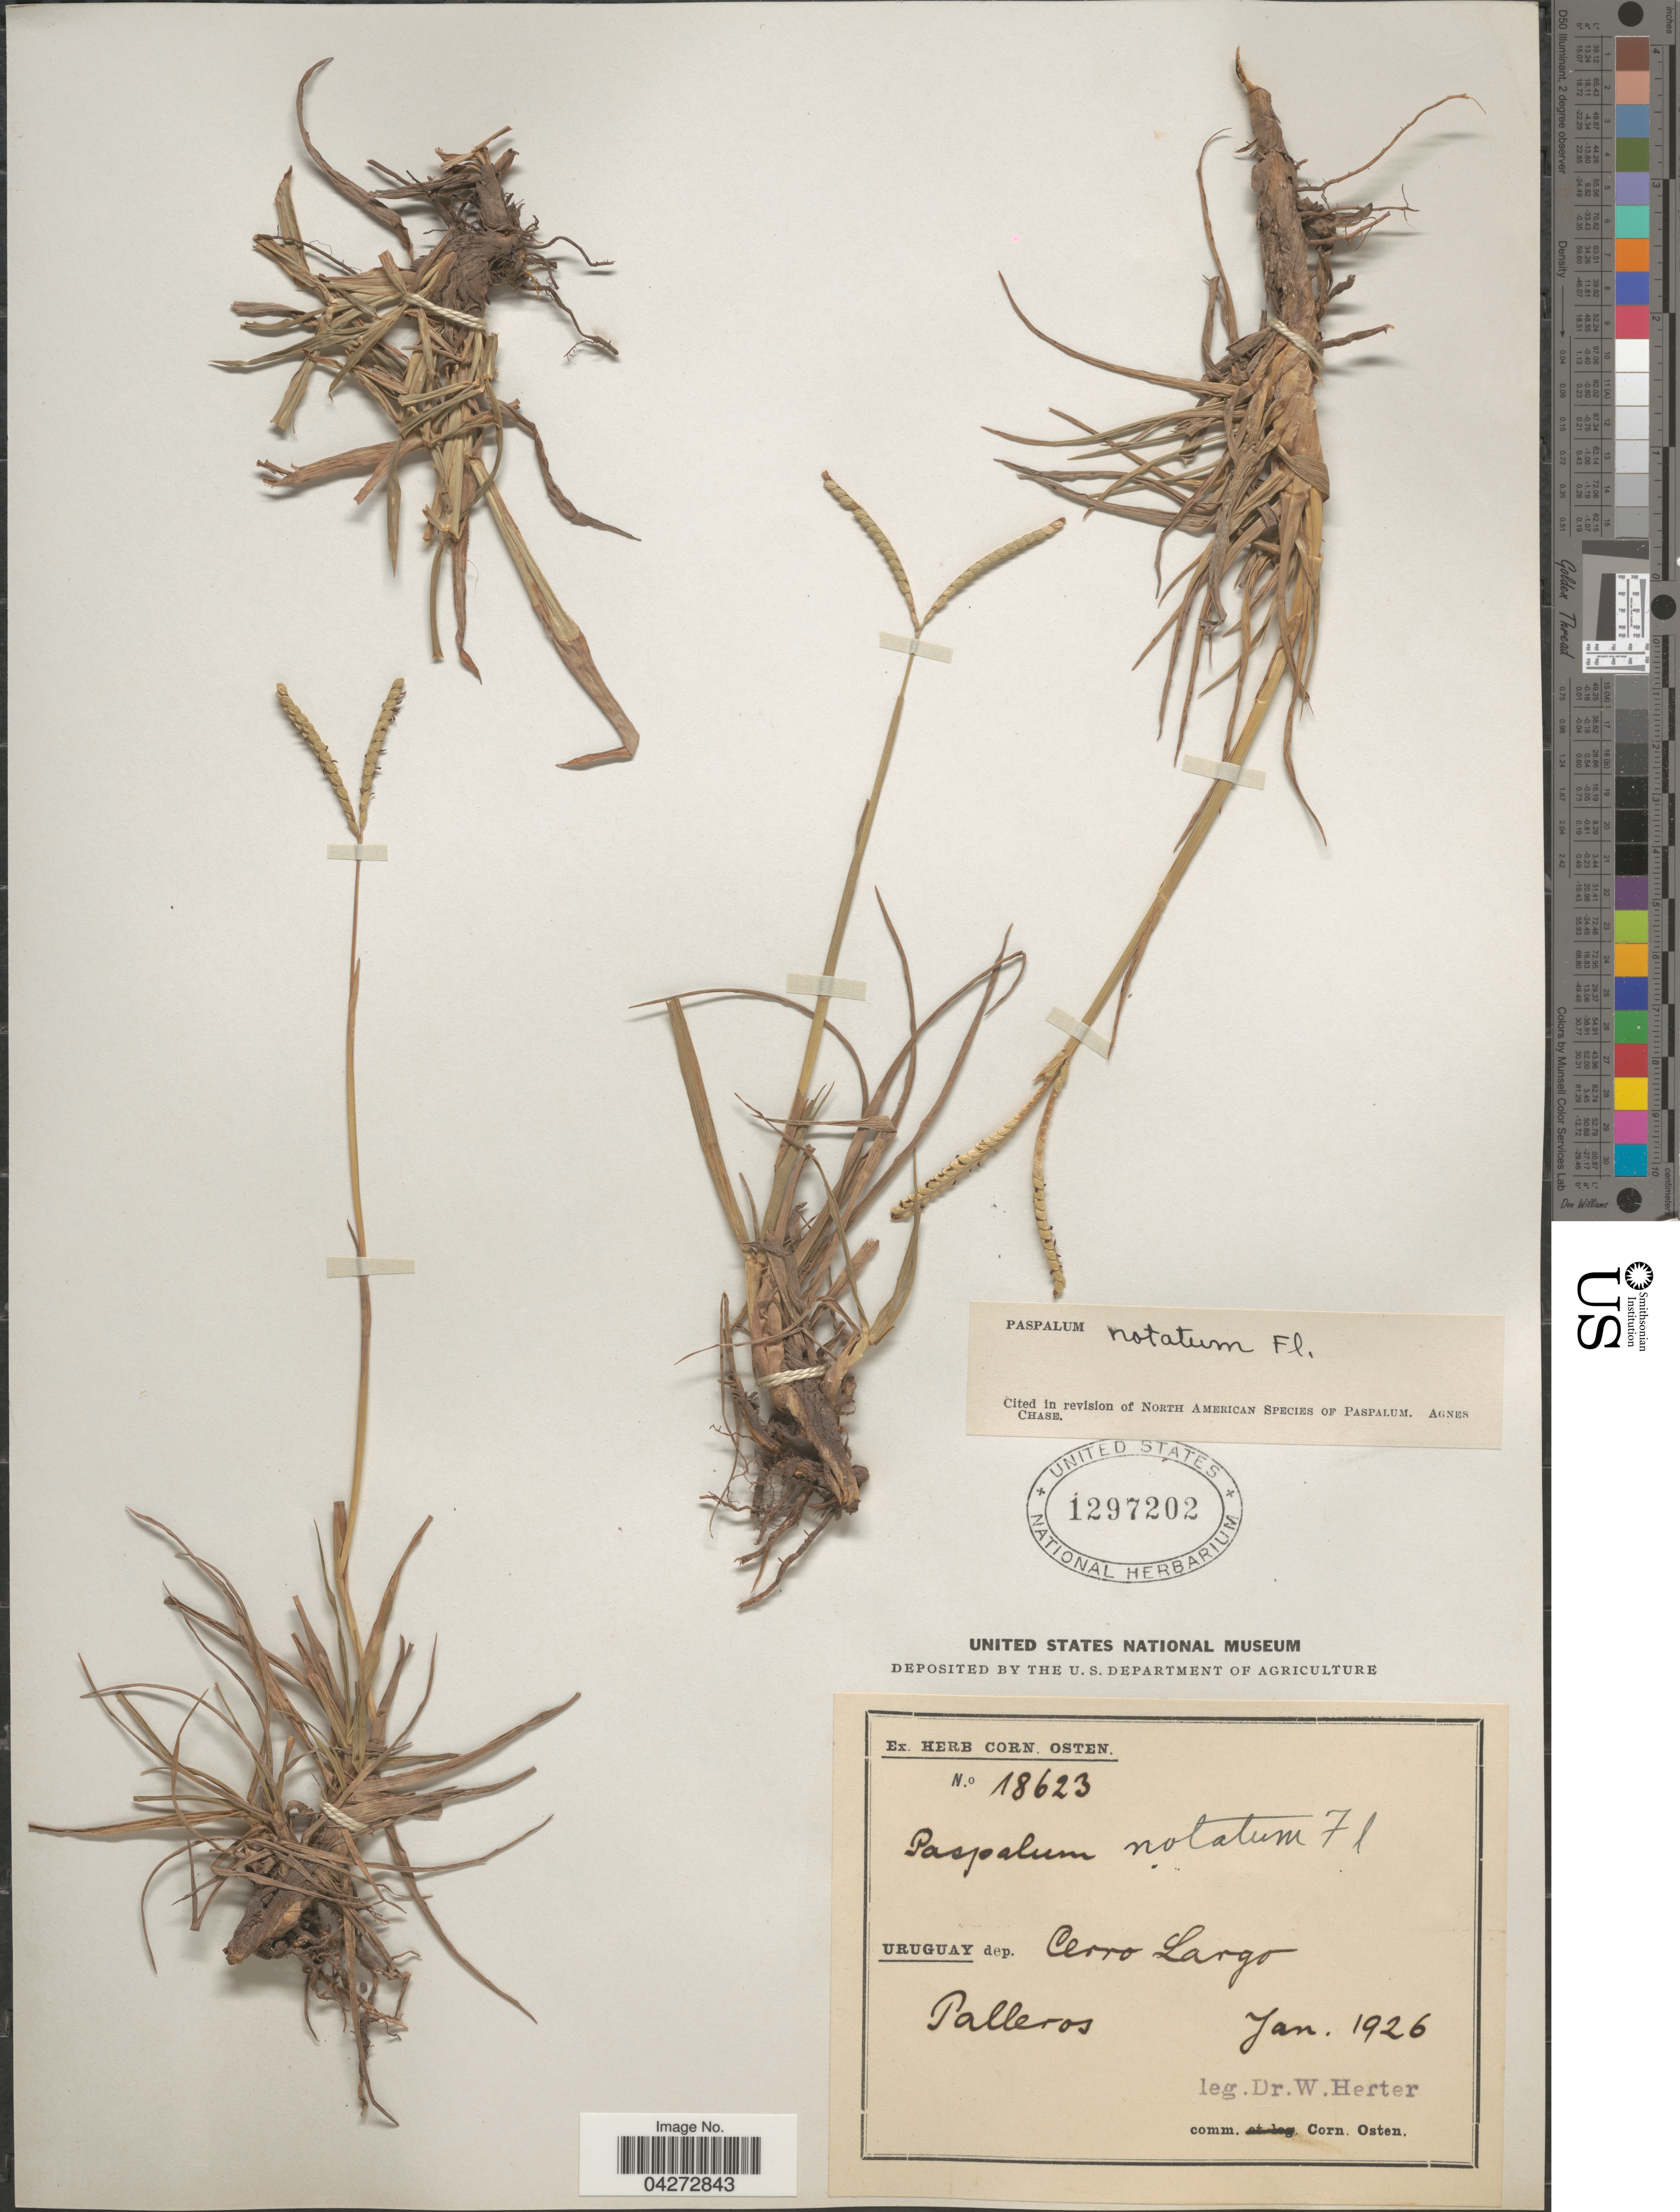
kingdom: Plantae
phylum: Tracheophyta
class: Liliopsida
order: Poales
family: Poaceae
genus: Paspalum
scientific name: Paspalum notatum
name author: Flüggé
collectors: W. G. Herter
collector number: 18623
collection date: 1926-01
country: Uruguay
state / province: Cerro Largo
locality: Dep. Cerro Largo. Palleros.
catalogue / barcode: US 1297202